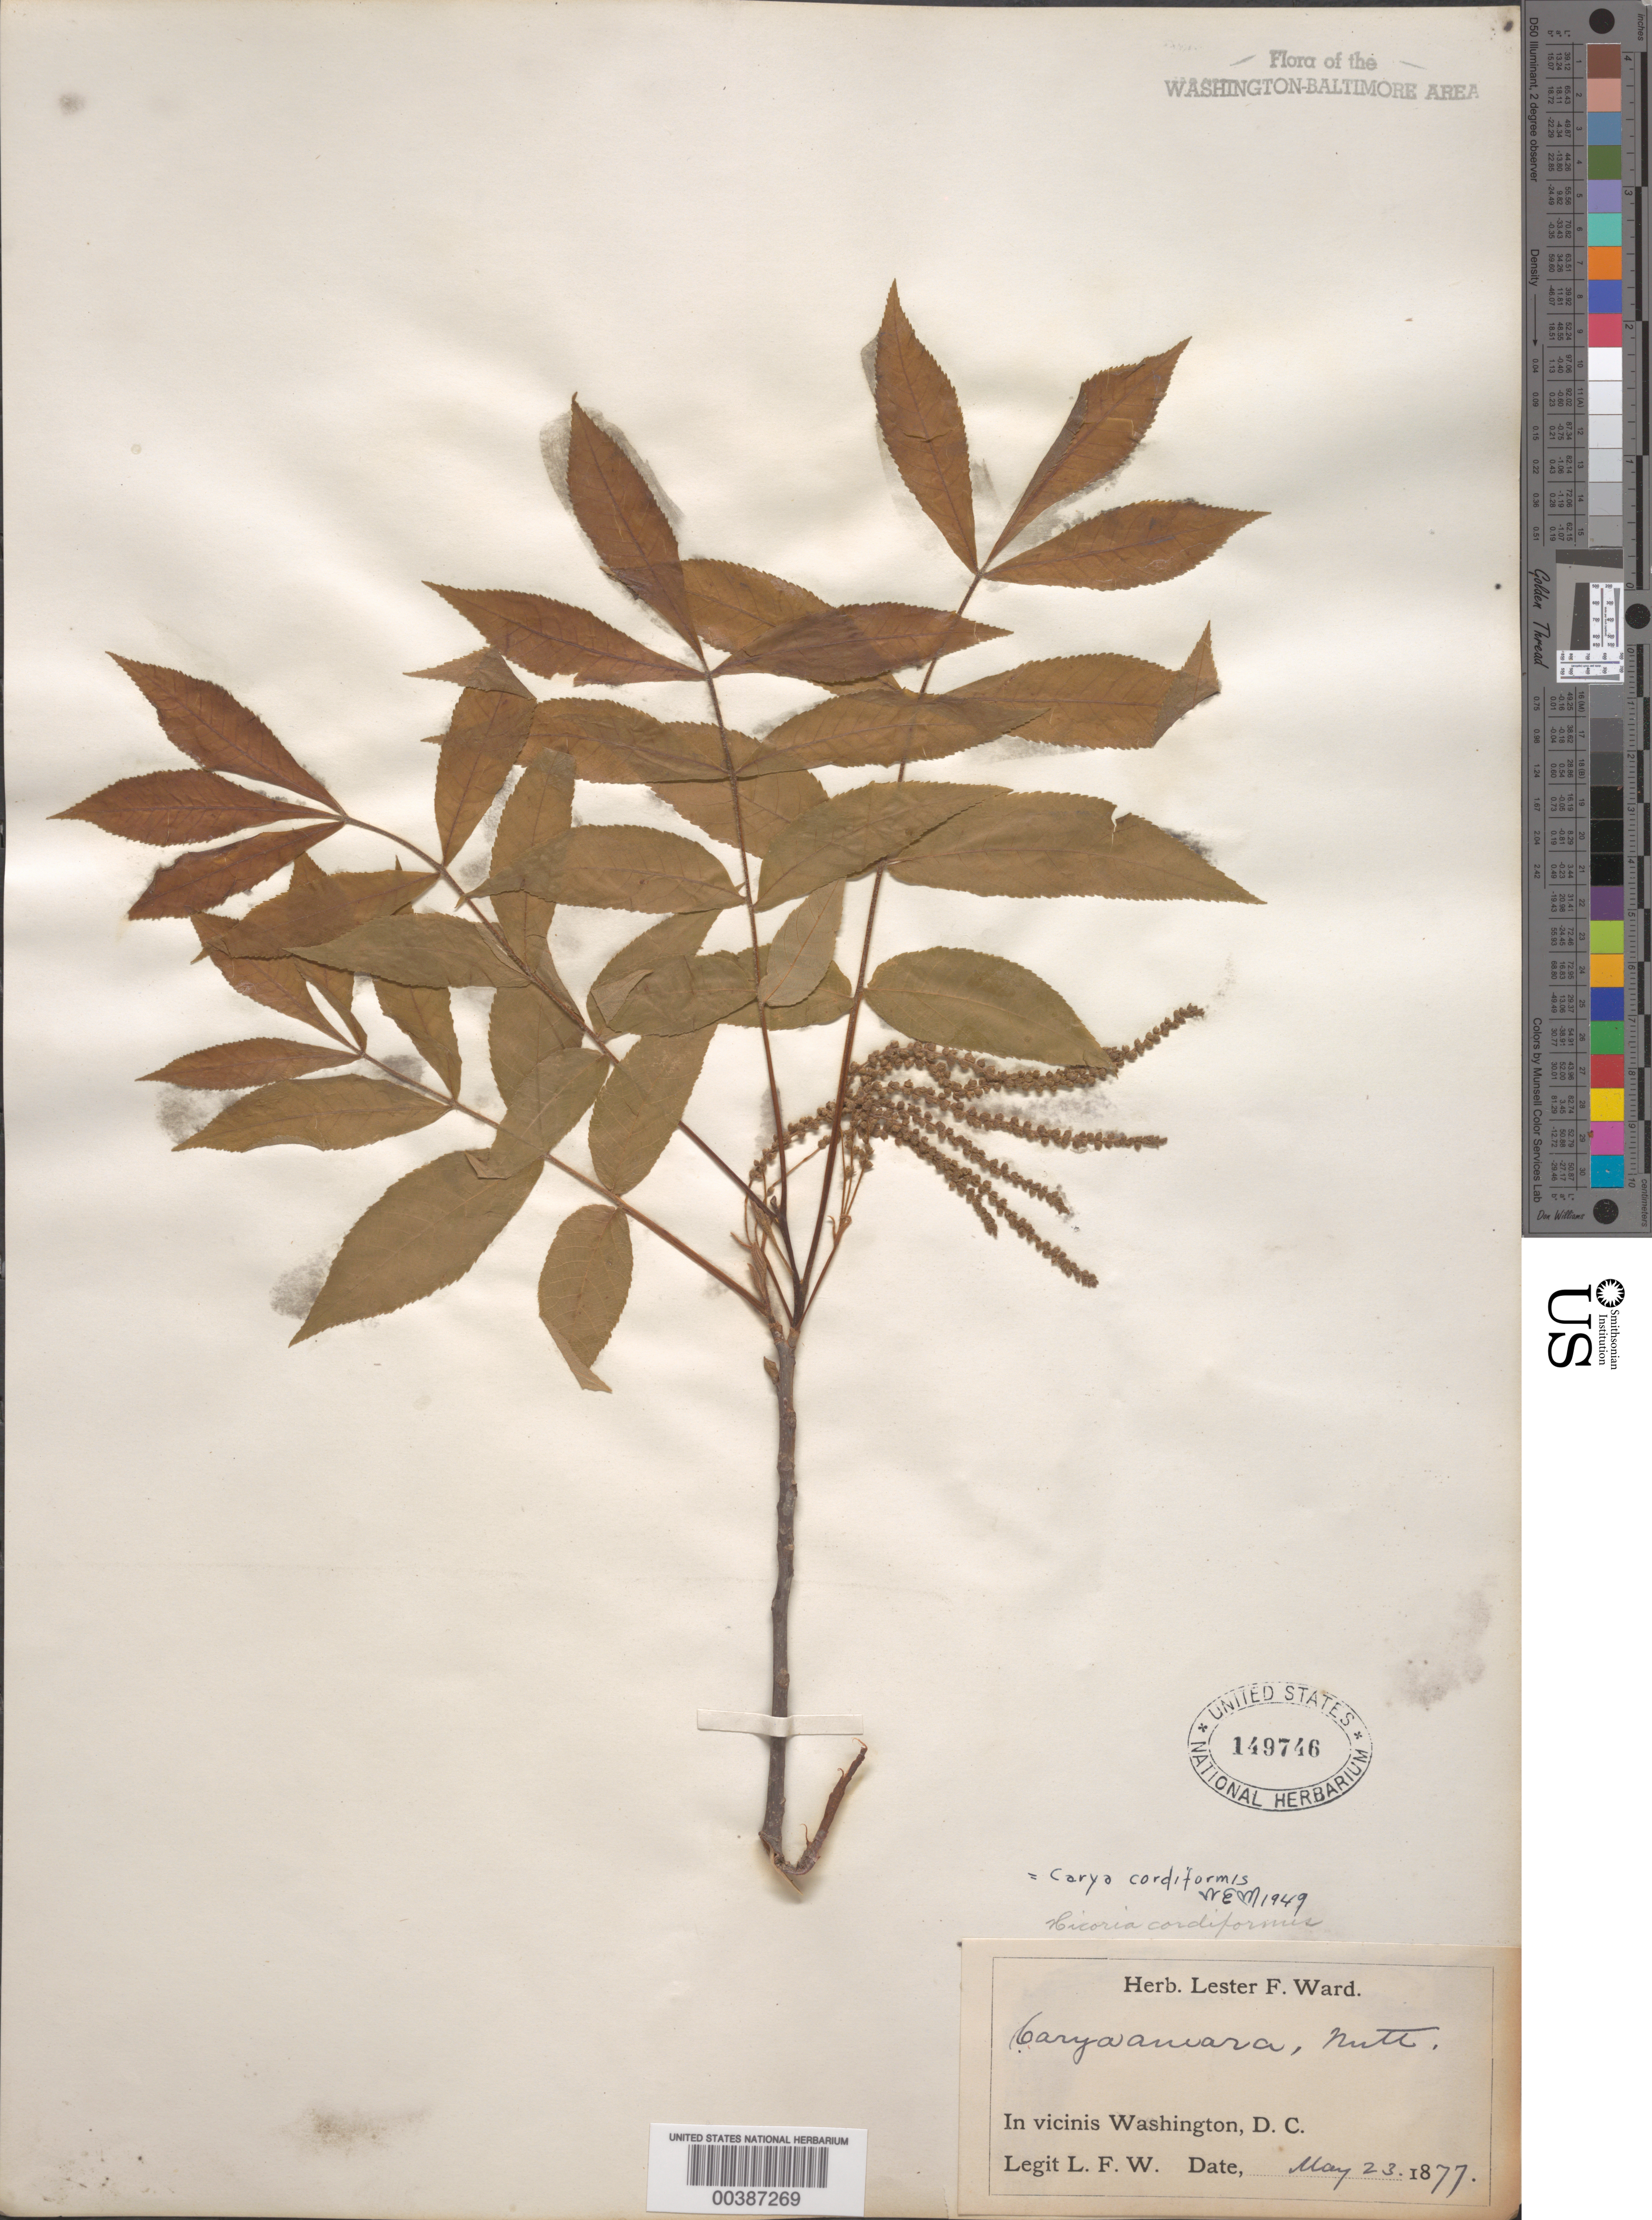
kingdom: Plantae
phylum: Tracheophyta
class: Magnoliopsida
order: Fagales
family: Juglandaceae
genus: Carya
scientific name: Carya cordiformis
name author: (Wangenh.) K. Koch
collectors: L. F. Ward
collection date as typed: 23 May 1877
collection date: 1877-05-23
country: United States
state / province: District of Columbia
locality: Washington DC area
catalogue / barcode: US 149746